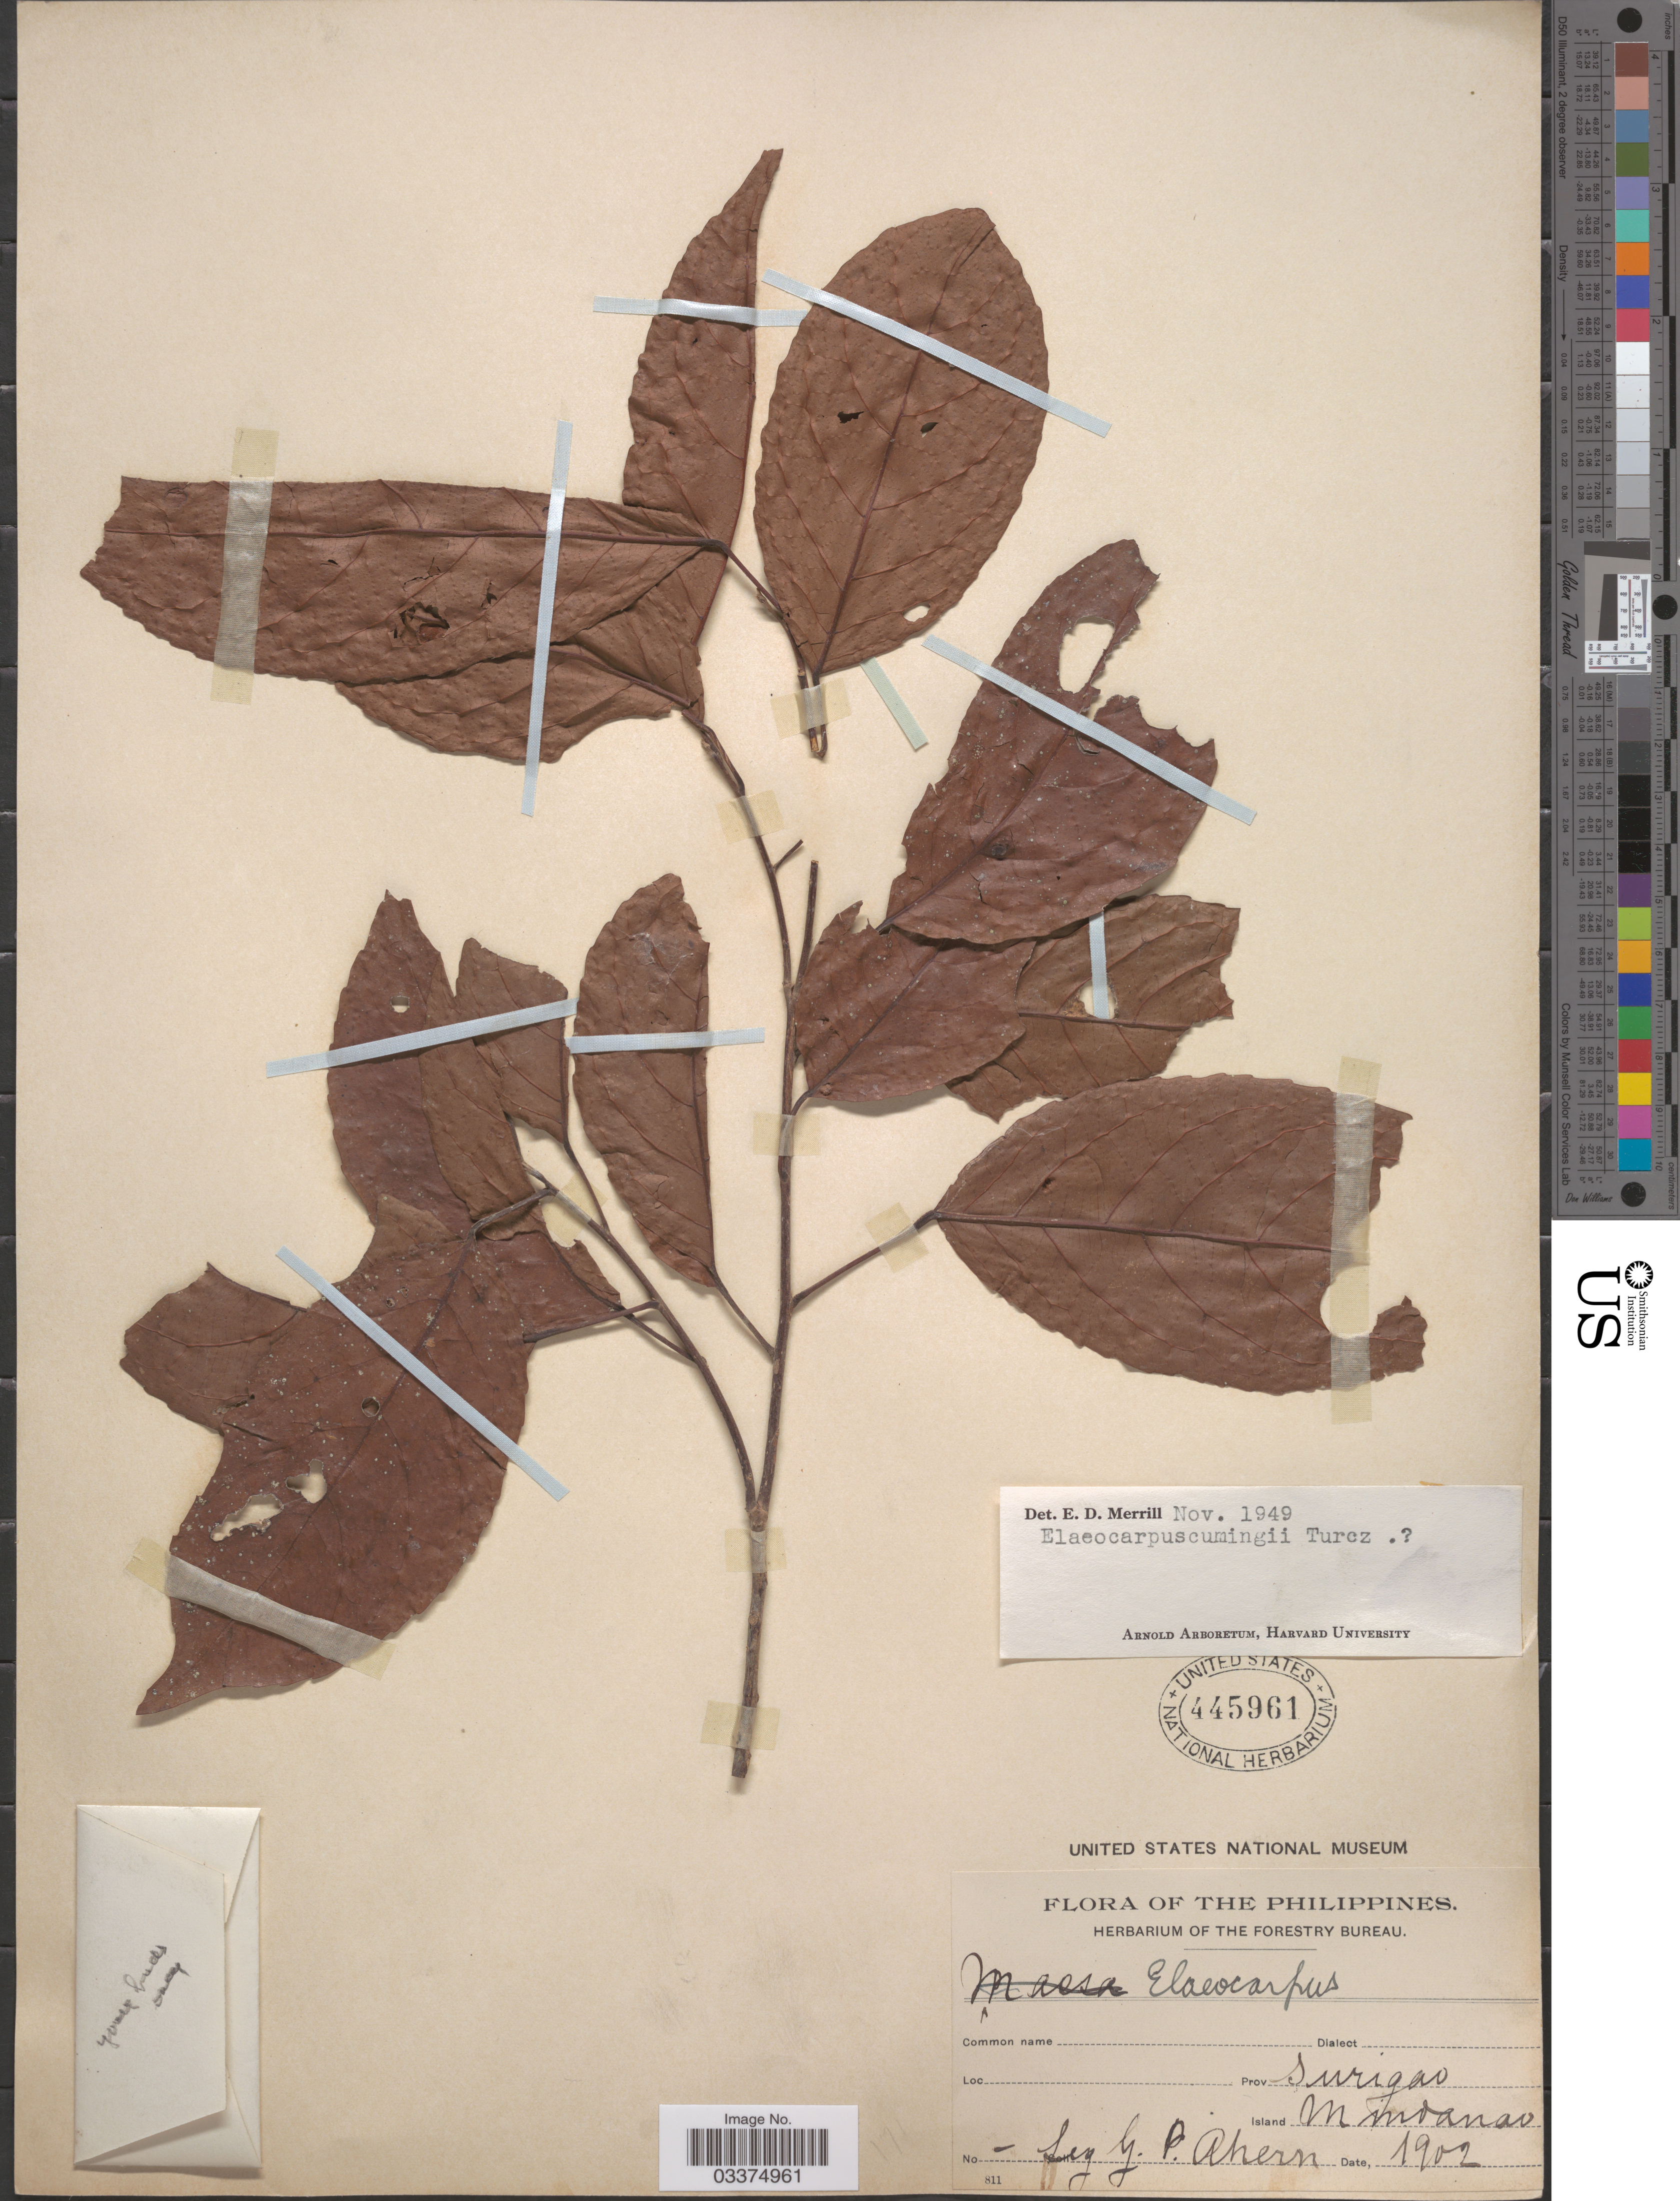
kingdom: Plantae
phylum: Tracheophyta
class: Magnoliopsida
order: Oxalidales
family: Elaeocarpaceae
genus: Elaeocarpus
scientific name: Elaeocarpus cumingii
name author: Turcz.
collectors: G. Ahern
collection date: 1902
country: Philippines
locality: Prov. Surigao. Island Mindanao.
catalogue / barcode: US 445961